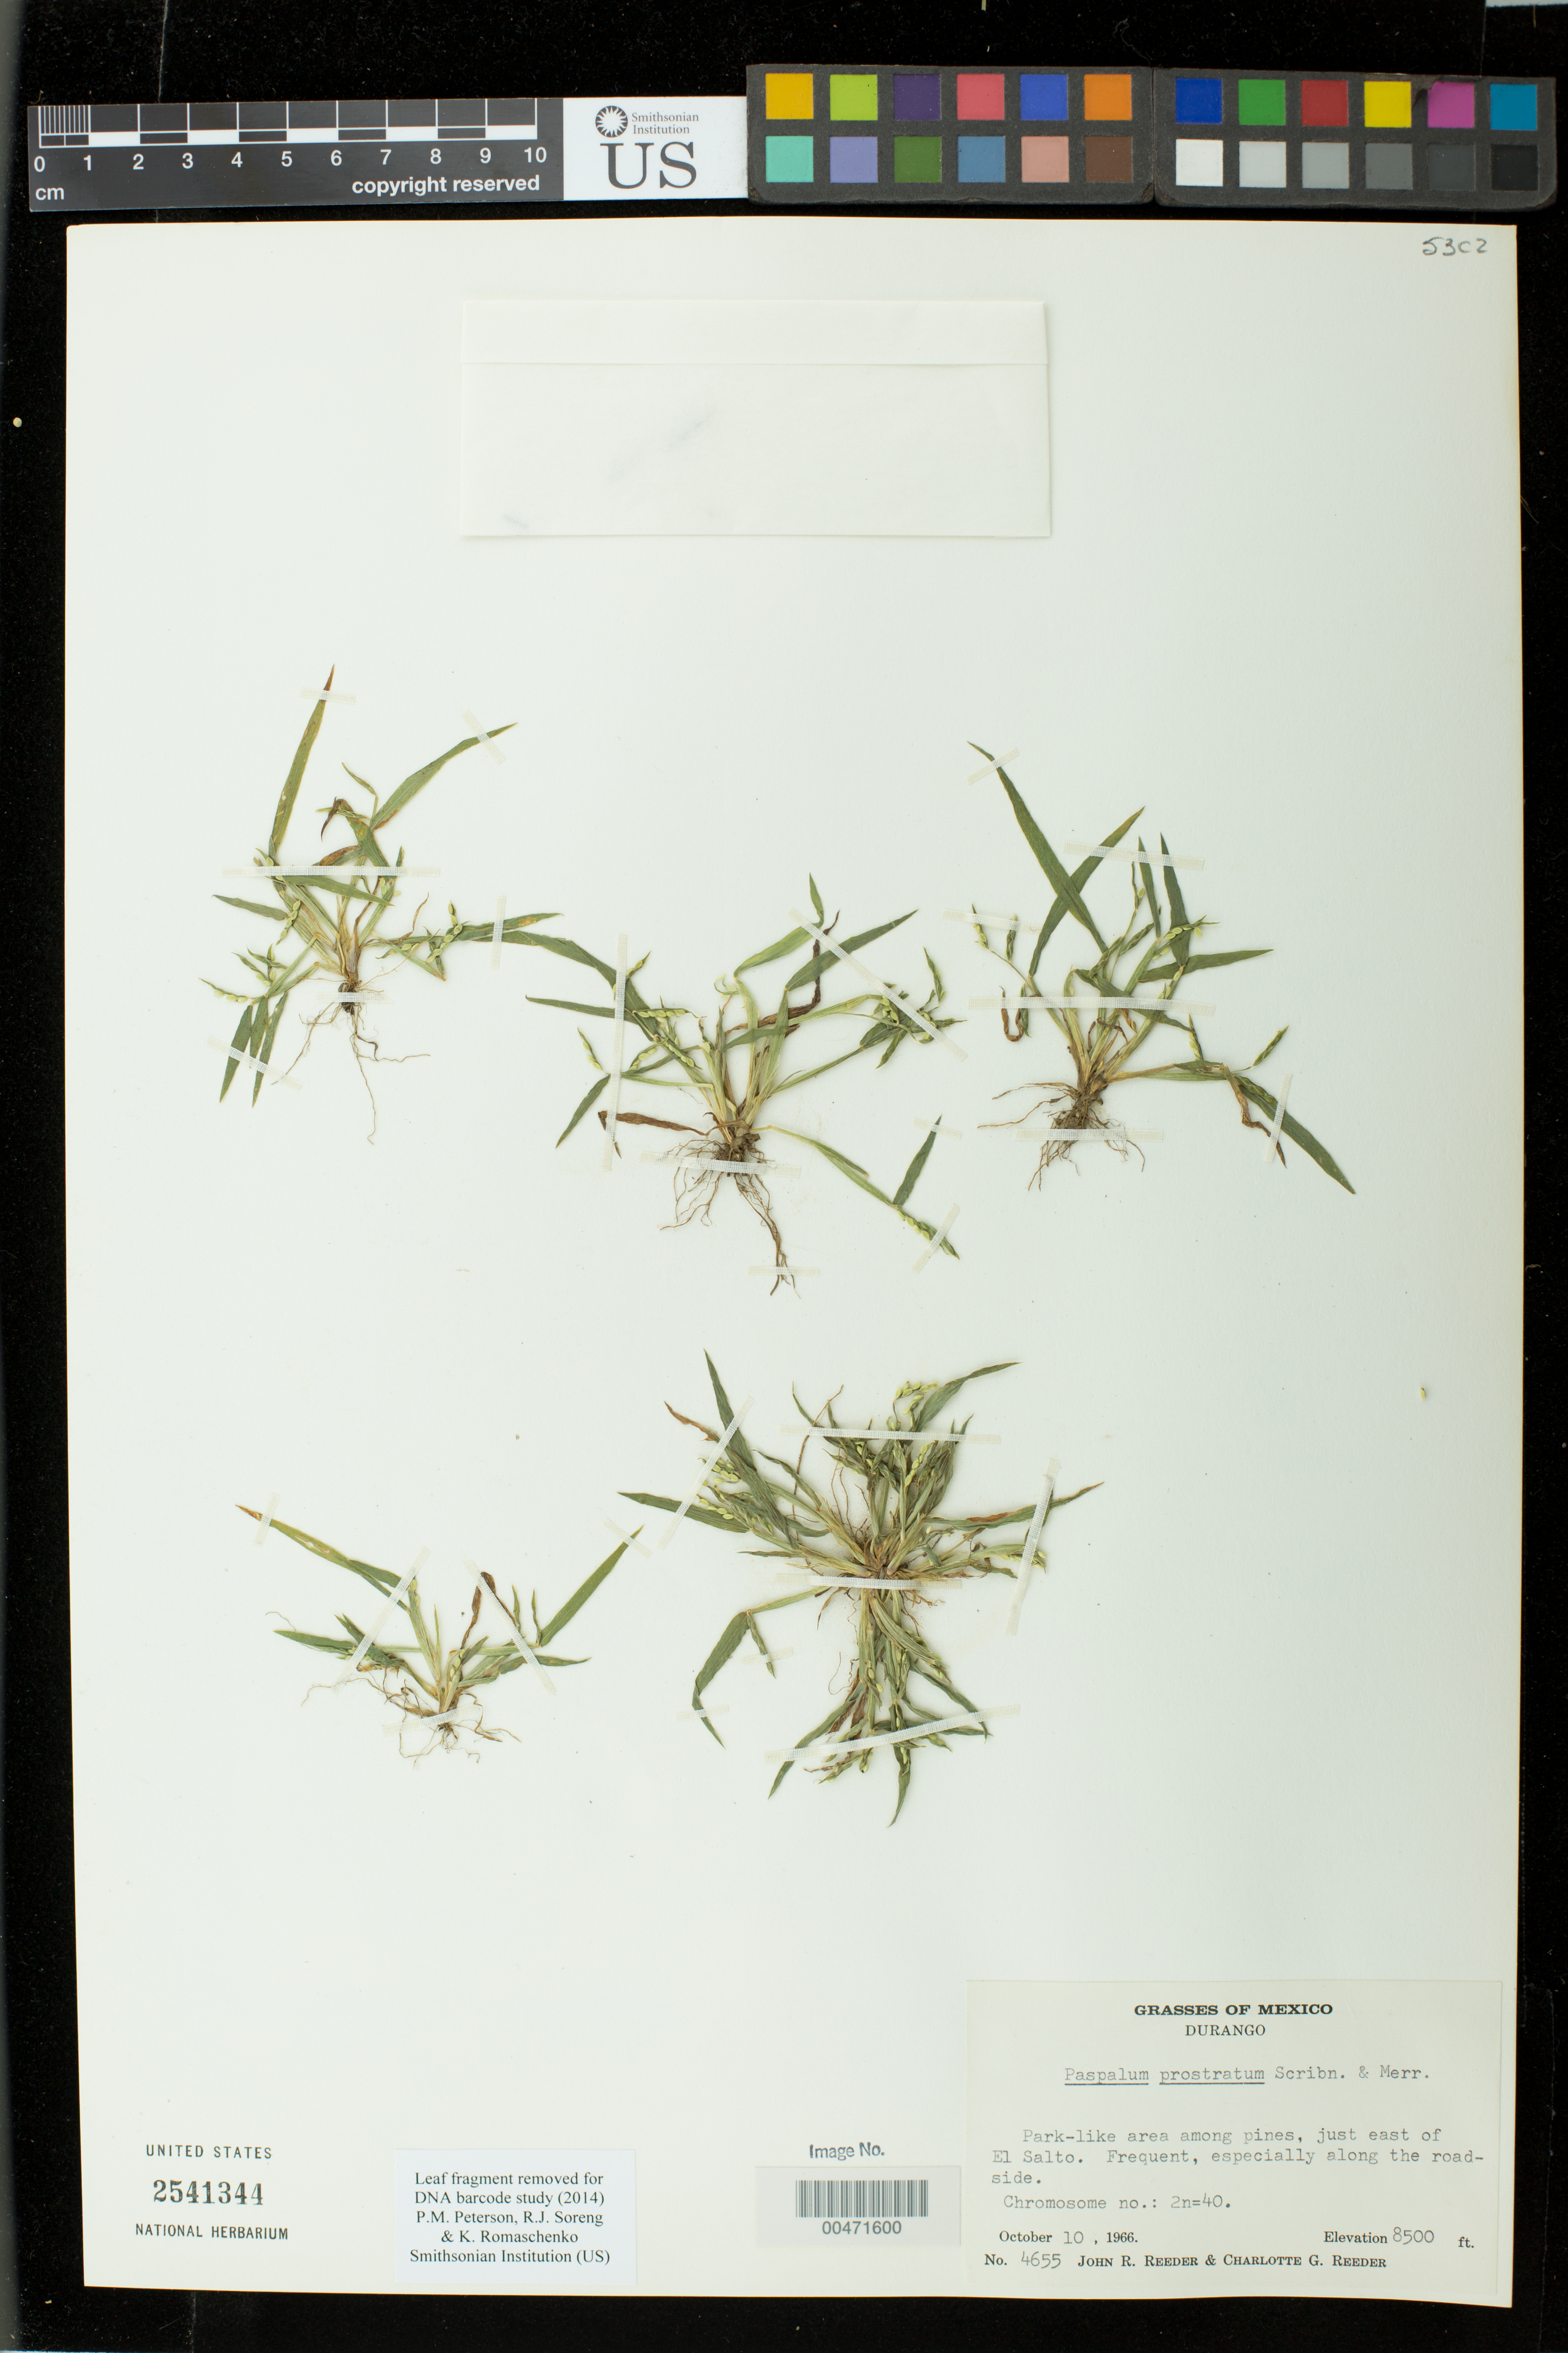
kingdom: Plantae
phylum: Tracheophyta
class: Liliopsida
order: Poales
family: Poaceae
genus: Paspalum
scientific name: Paspalum prostratum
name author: Scribn. & Merr.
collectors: J. R. Reeder & C. G. Reeder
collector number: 4655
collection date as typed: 10 Oct 1966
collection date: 1966-10-10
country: Mexico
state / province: Durango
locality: Just E of El Salto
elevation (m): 2591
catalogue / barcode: US 2541344